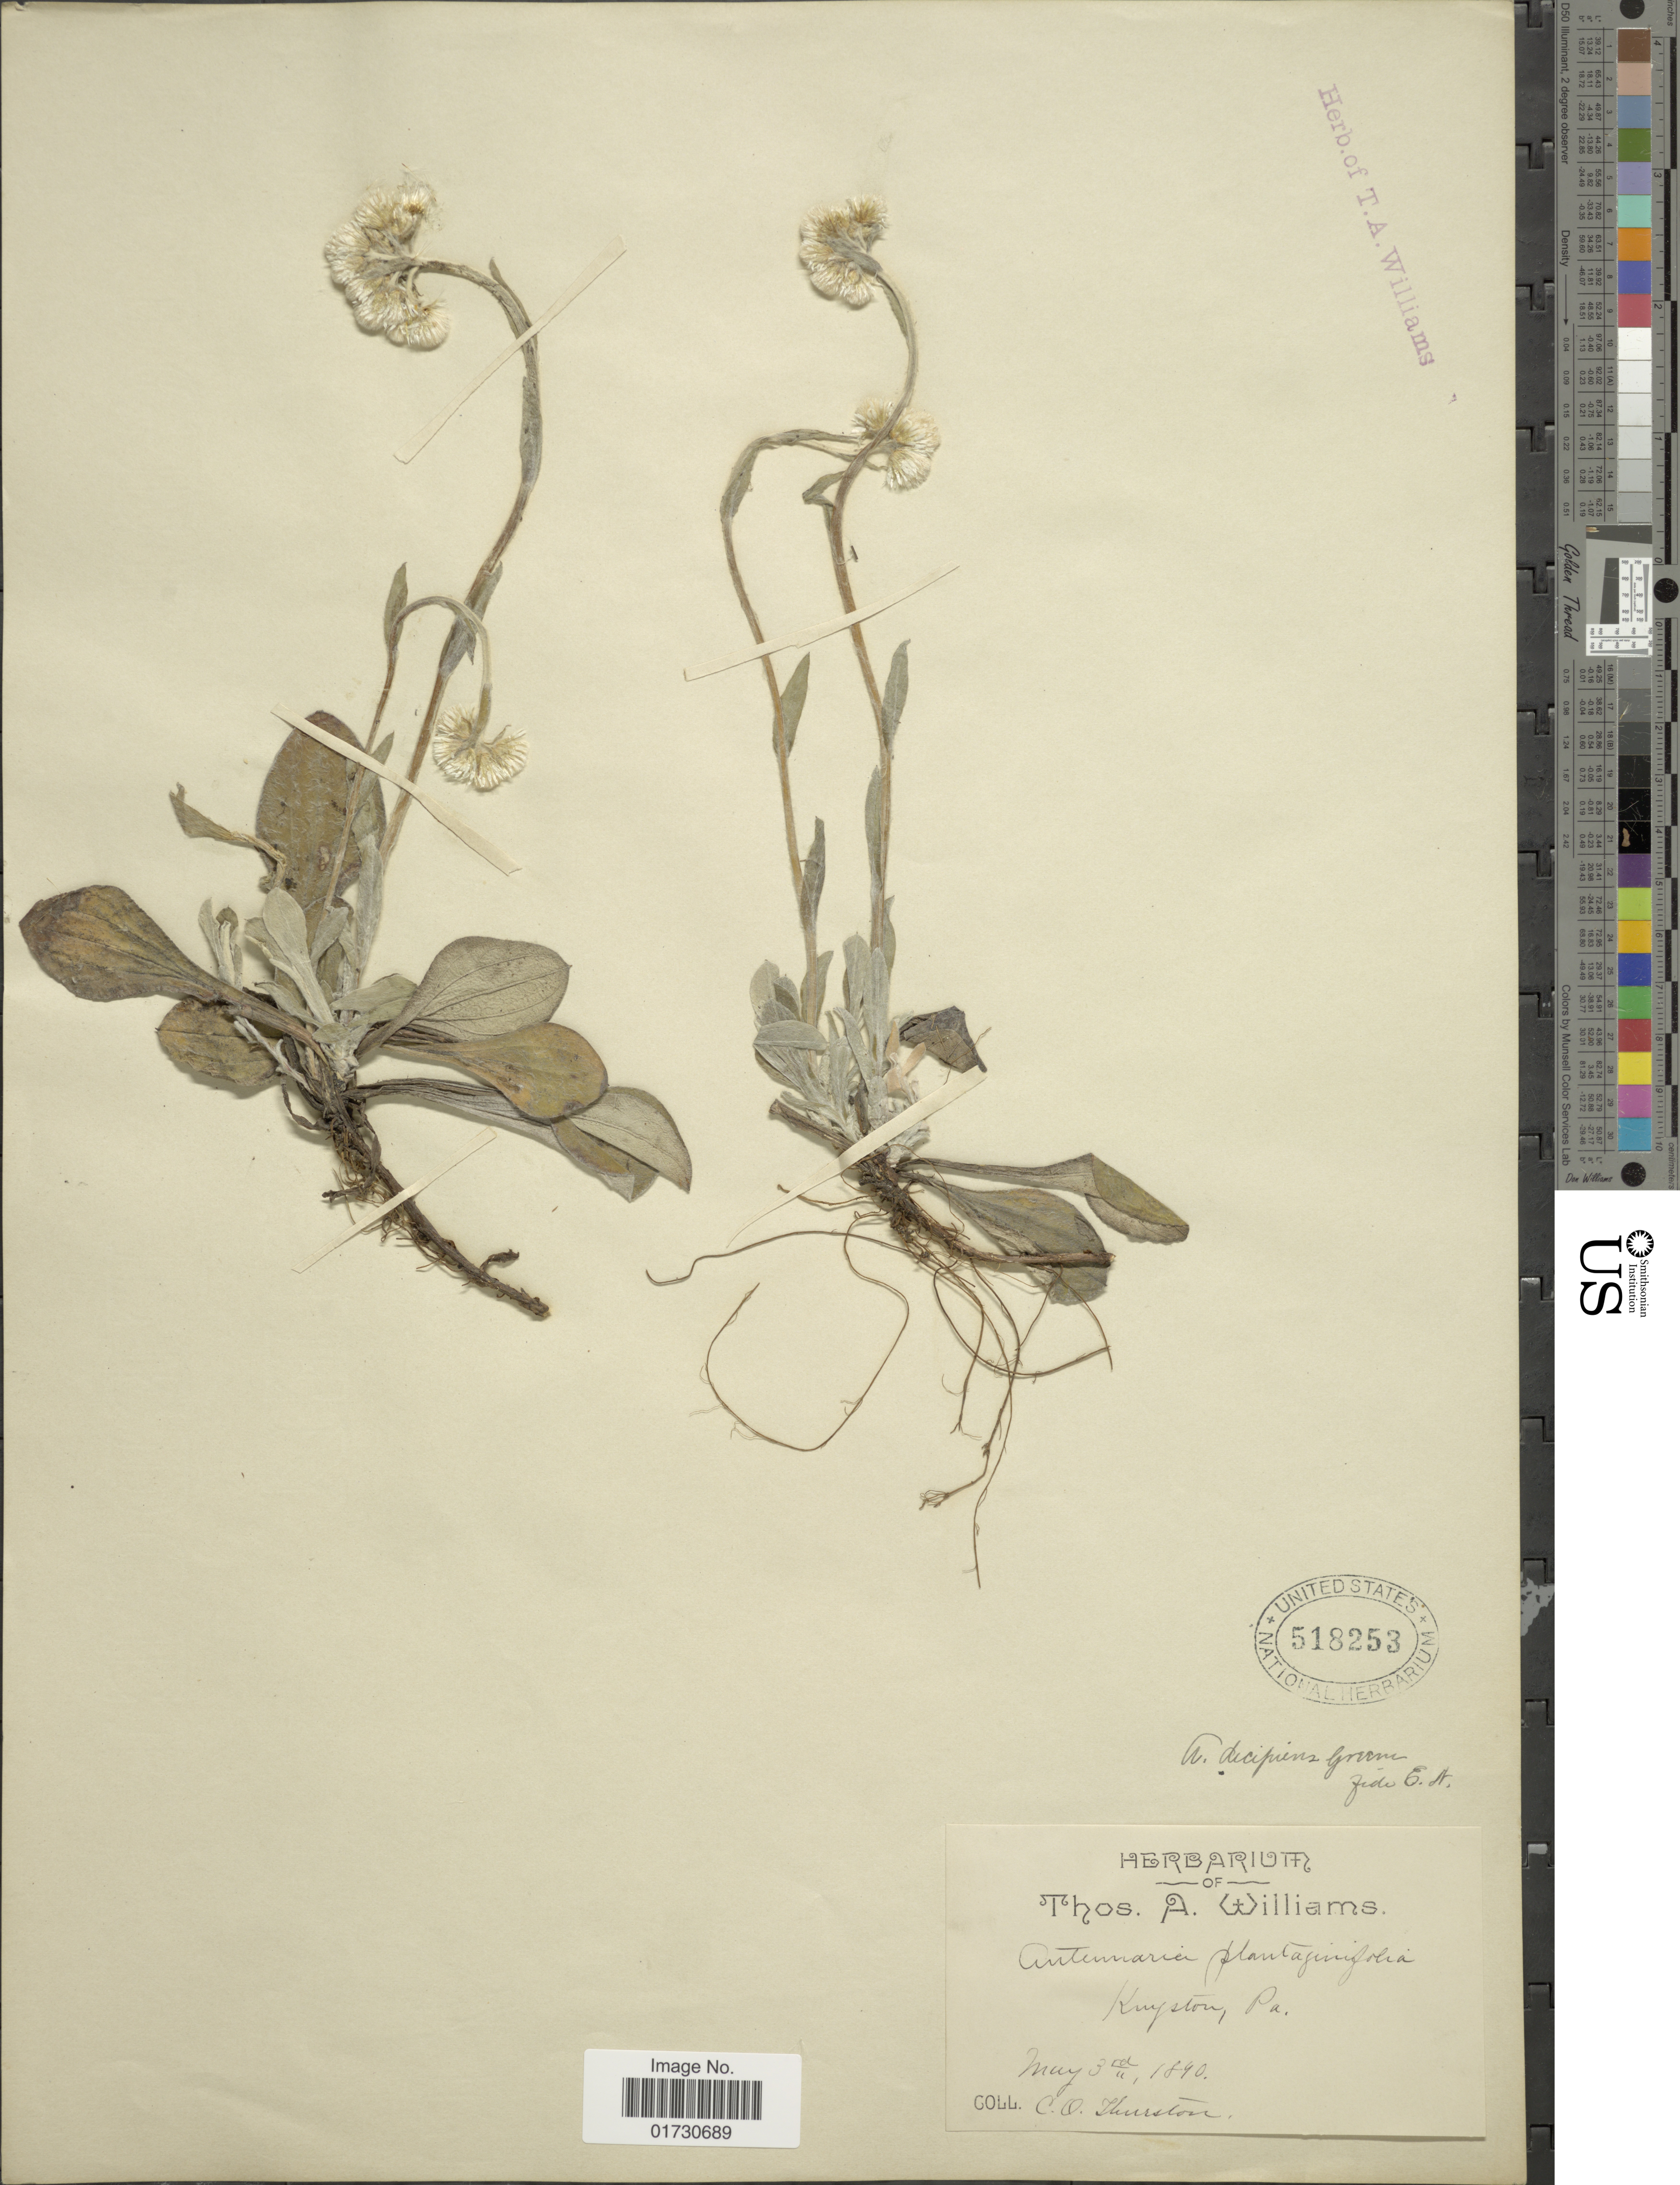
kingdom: Plantae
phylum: Tracheophyta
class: Magnoliopsida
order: Asterales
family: Asteraceae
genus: Antennaria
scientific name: Antennaria decipiens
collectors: C. Thurston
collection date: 1890-05-03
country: United States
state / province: Pennsylvania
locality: Kingston, Pa.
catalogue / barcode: US 518253